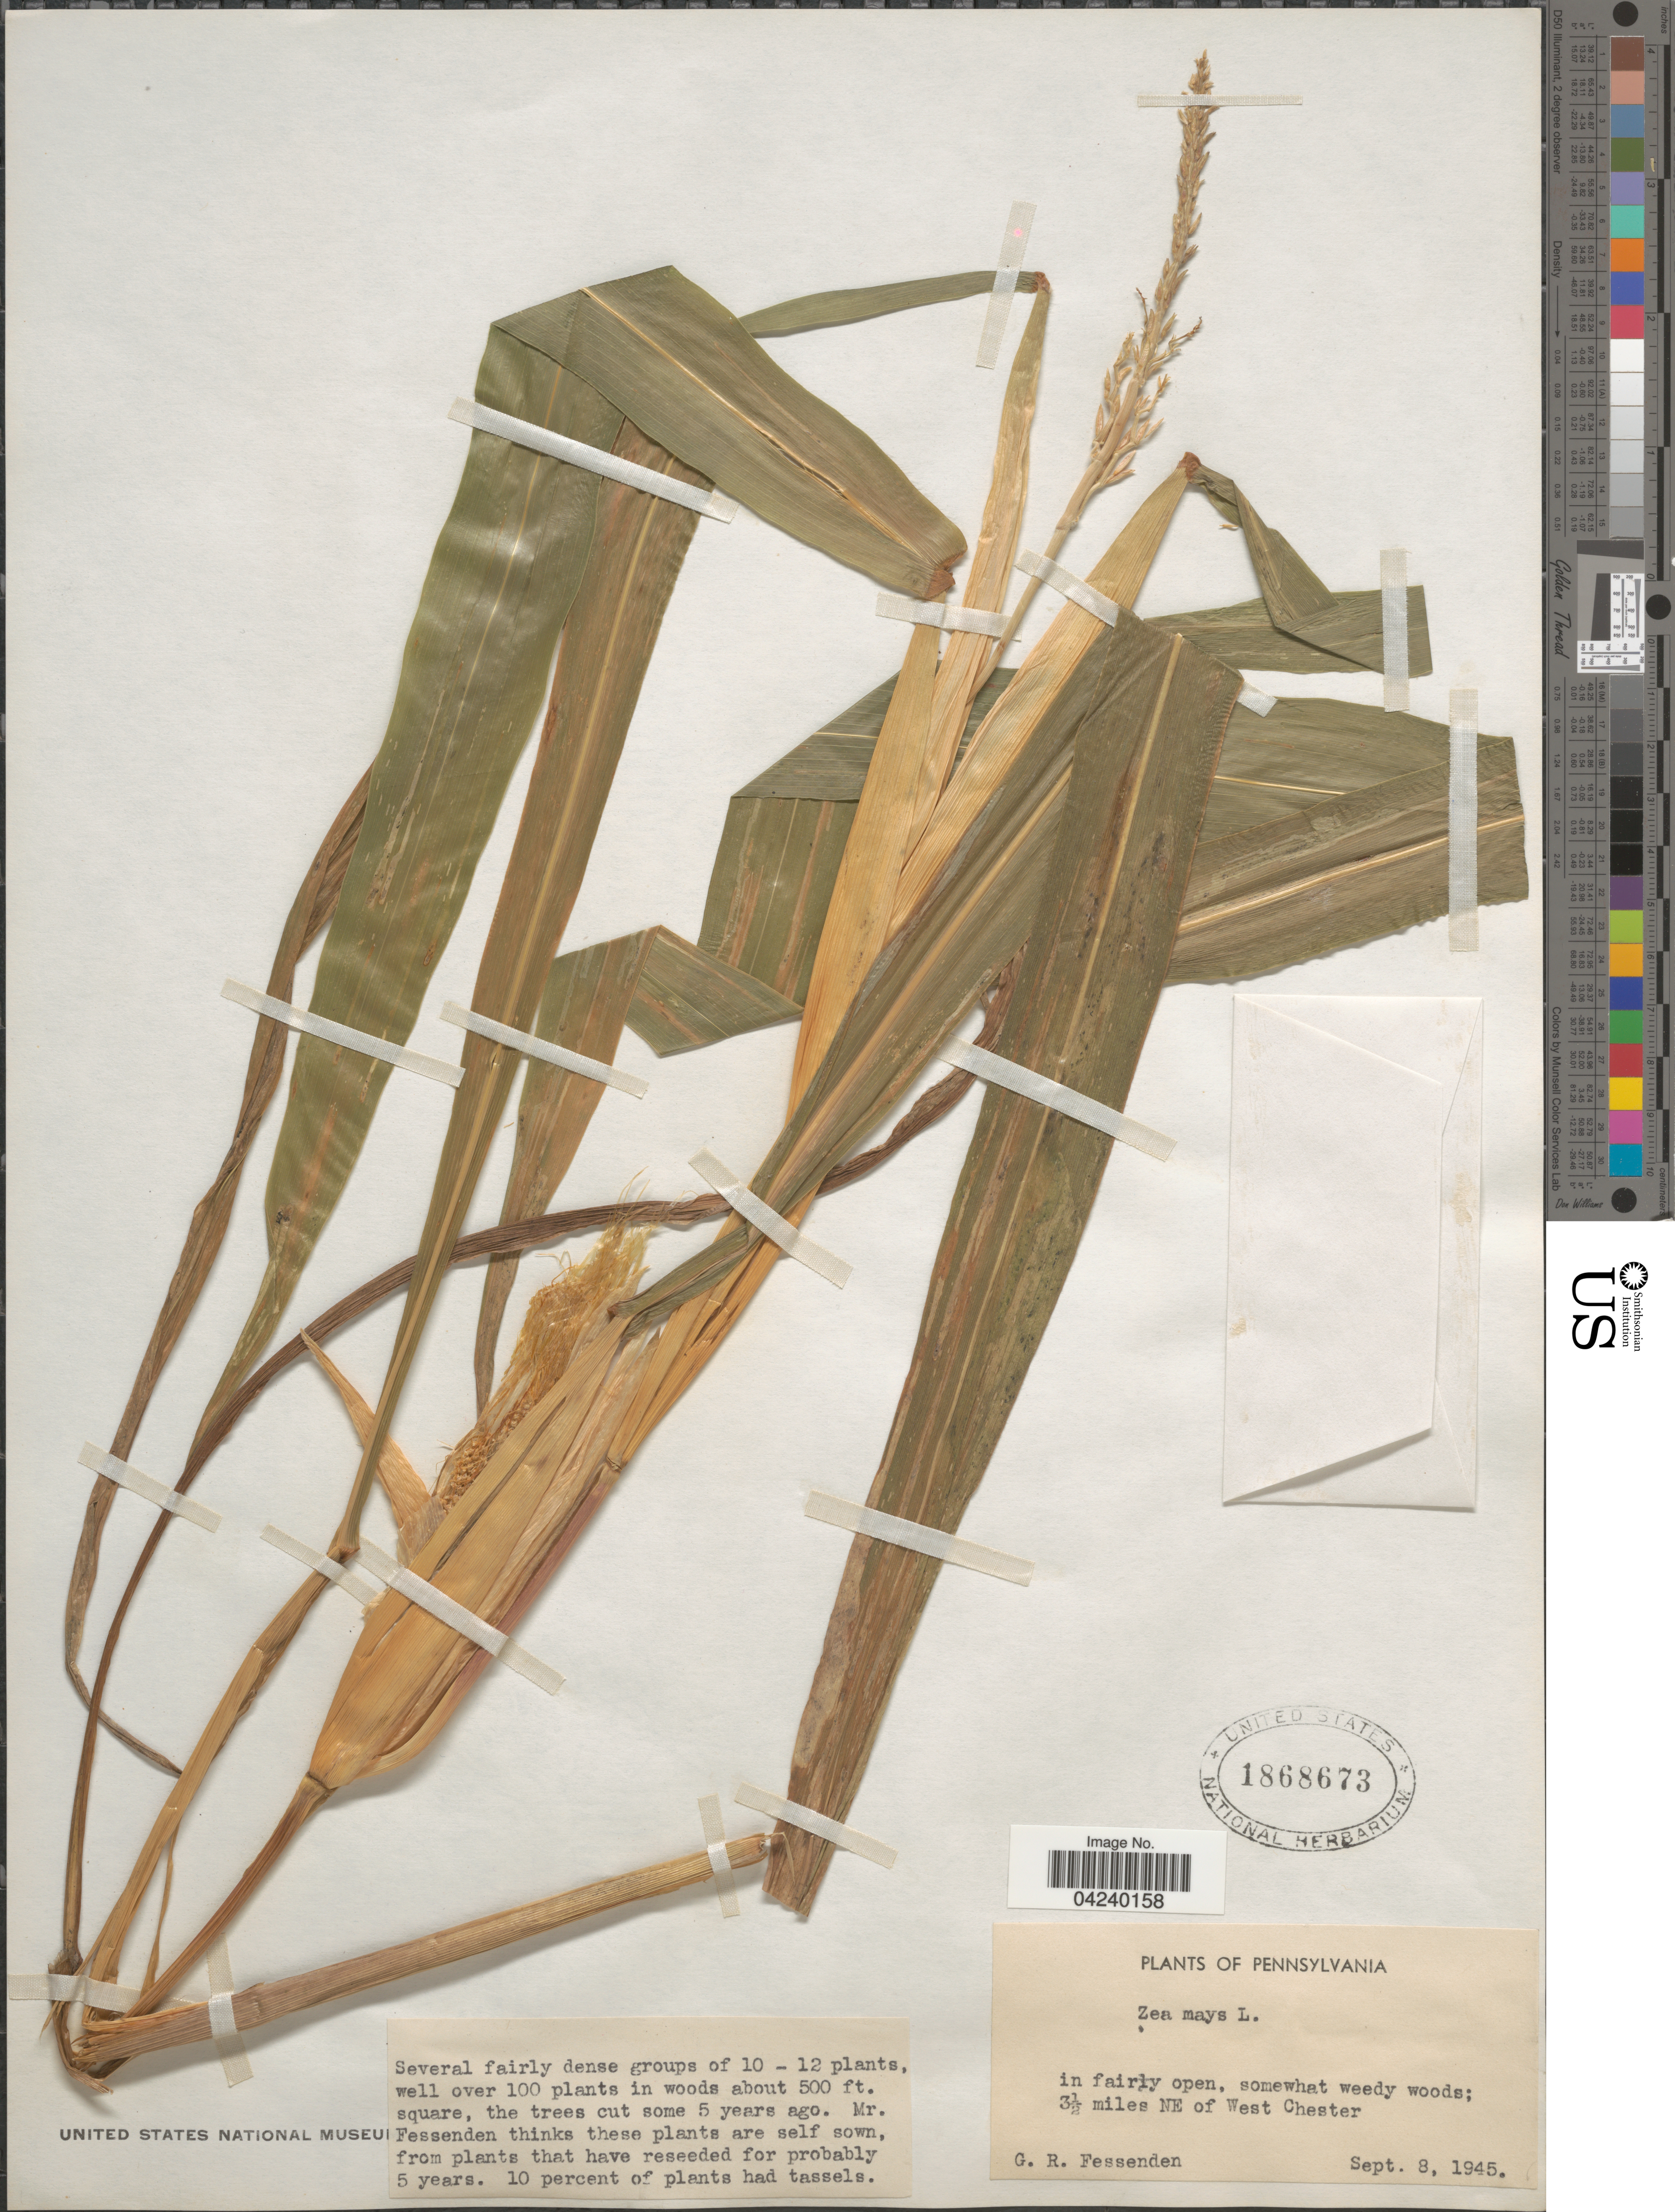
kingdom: Plantae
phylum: Tracheophyta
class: Liliopsida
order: Poales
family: Poaceae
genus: Zea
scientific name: Zea mays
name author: L.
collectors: G. Fessenden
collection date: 1945-09-08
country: United States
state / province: Pennsylvania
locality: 3½ miles NE of West Chester.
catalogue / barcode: US 1868673